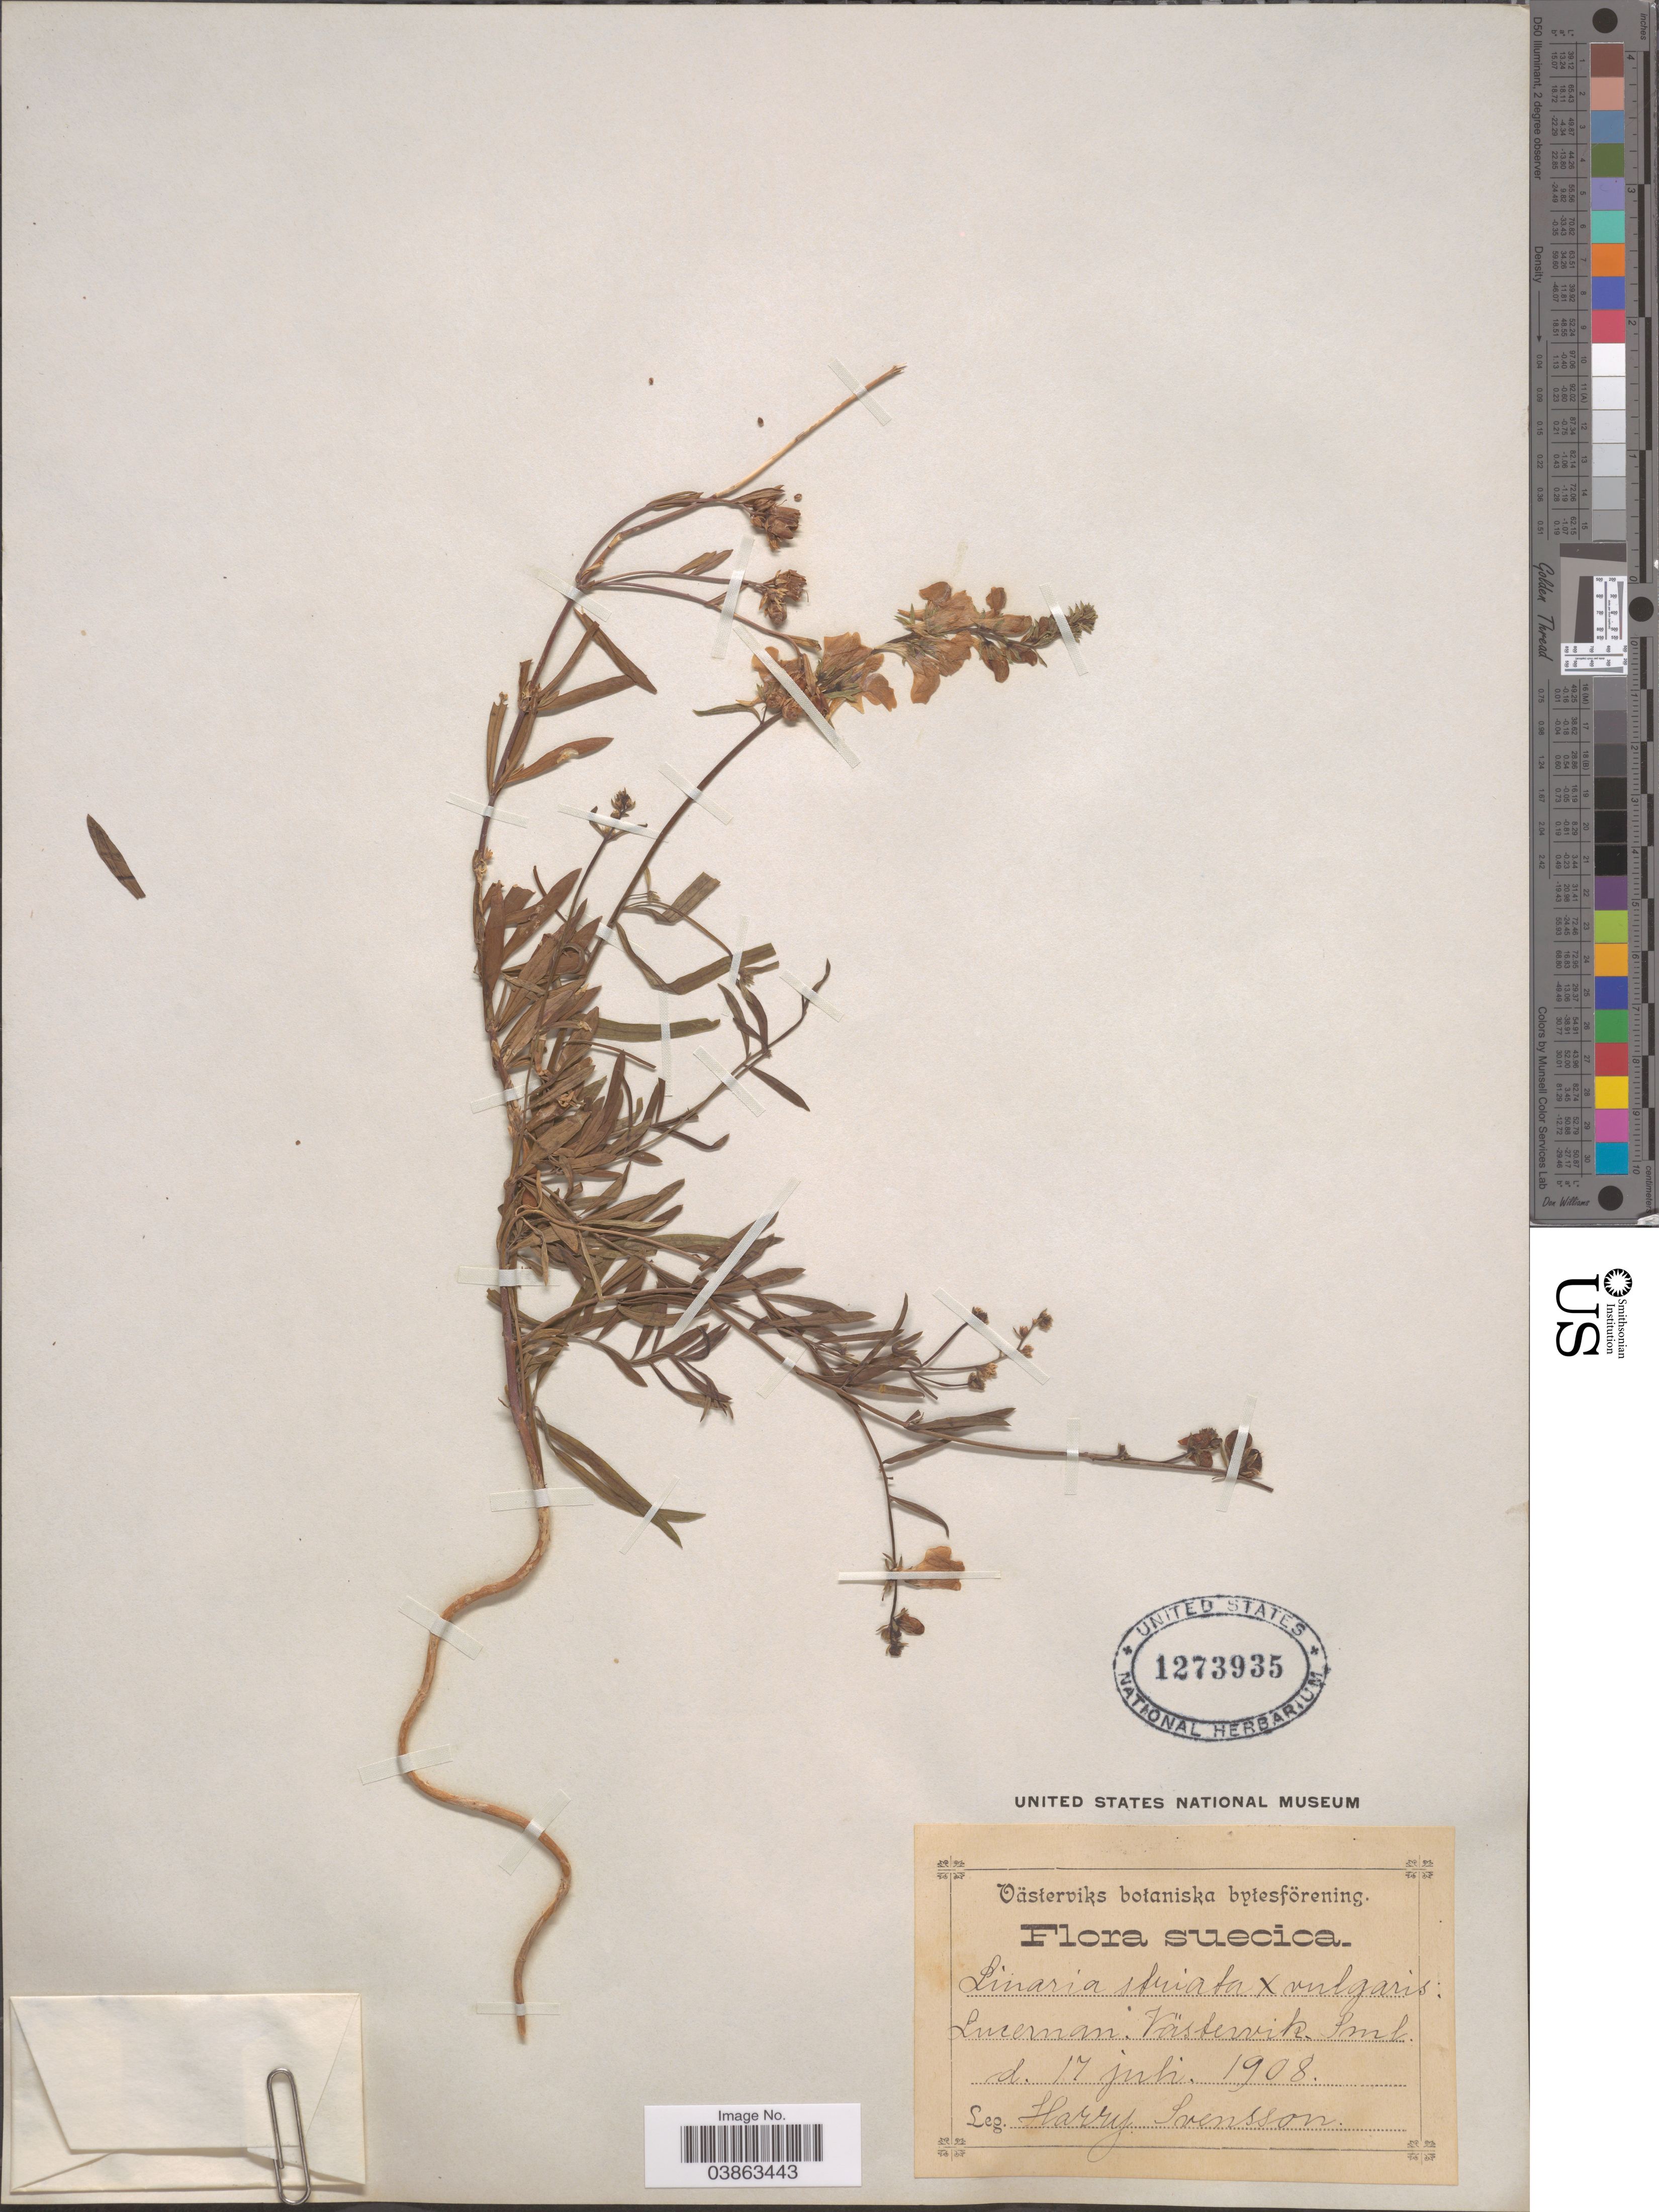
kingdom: Plantae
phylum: Tracheophyta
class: Magnoliopsida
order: Lamiales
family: Plantaginaceae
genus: Linaria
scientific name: Linaria striata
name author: (Lam.) DC.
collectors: H. Svensson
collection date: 1908-07-17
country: Sweden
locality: Lucernan, Västervik, Sml.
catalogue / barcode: US 1273935